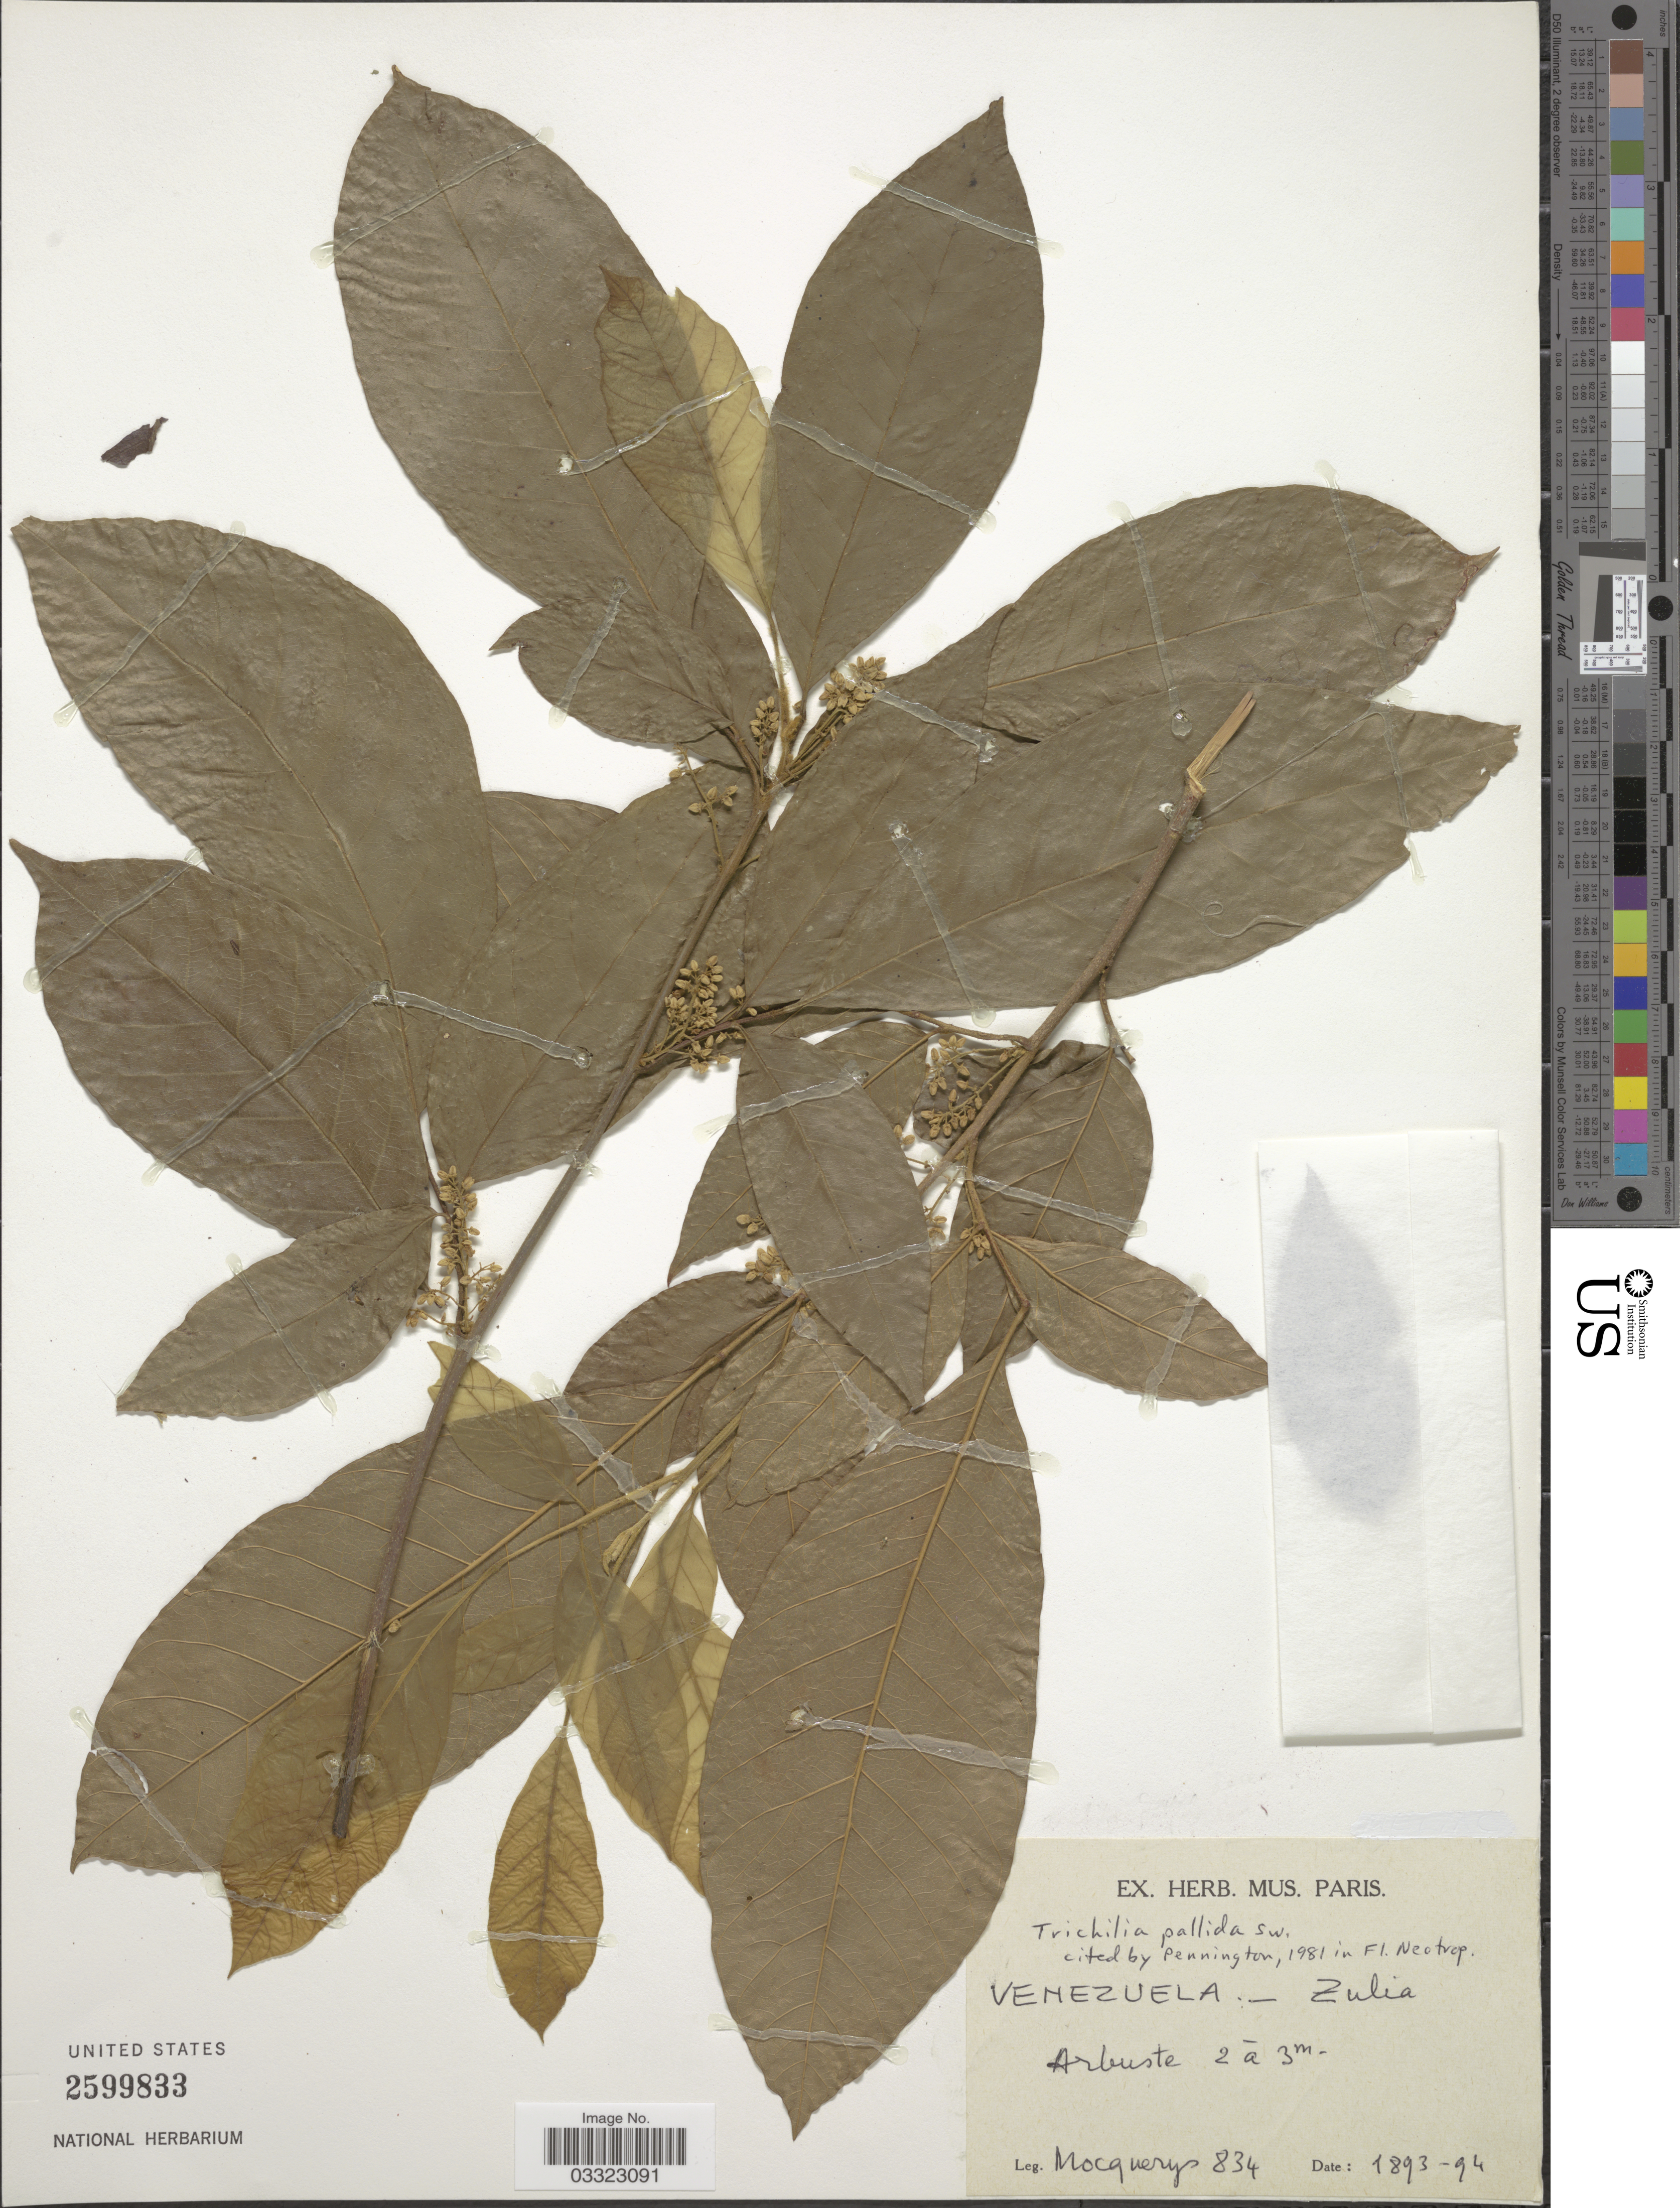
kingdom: Plantae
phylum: Tracheophyta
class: Magnoliopsida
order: Sapindales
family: Meliaceae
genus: Trichilia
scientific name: Trichilia pallida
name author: Sw.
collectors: A. Mocquerys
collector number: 834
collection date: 1893/1894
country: Venezuela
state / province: Zulia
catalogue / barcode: US 2599833